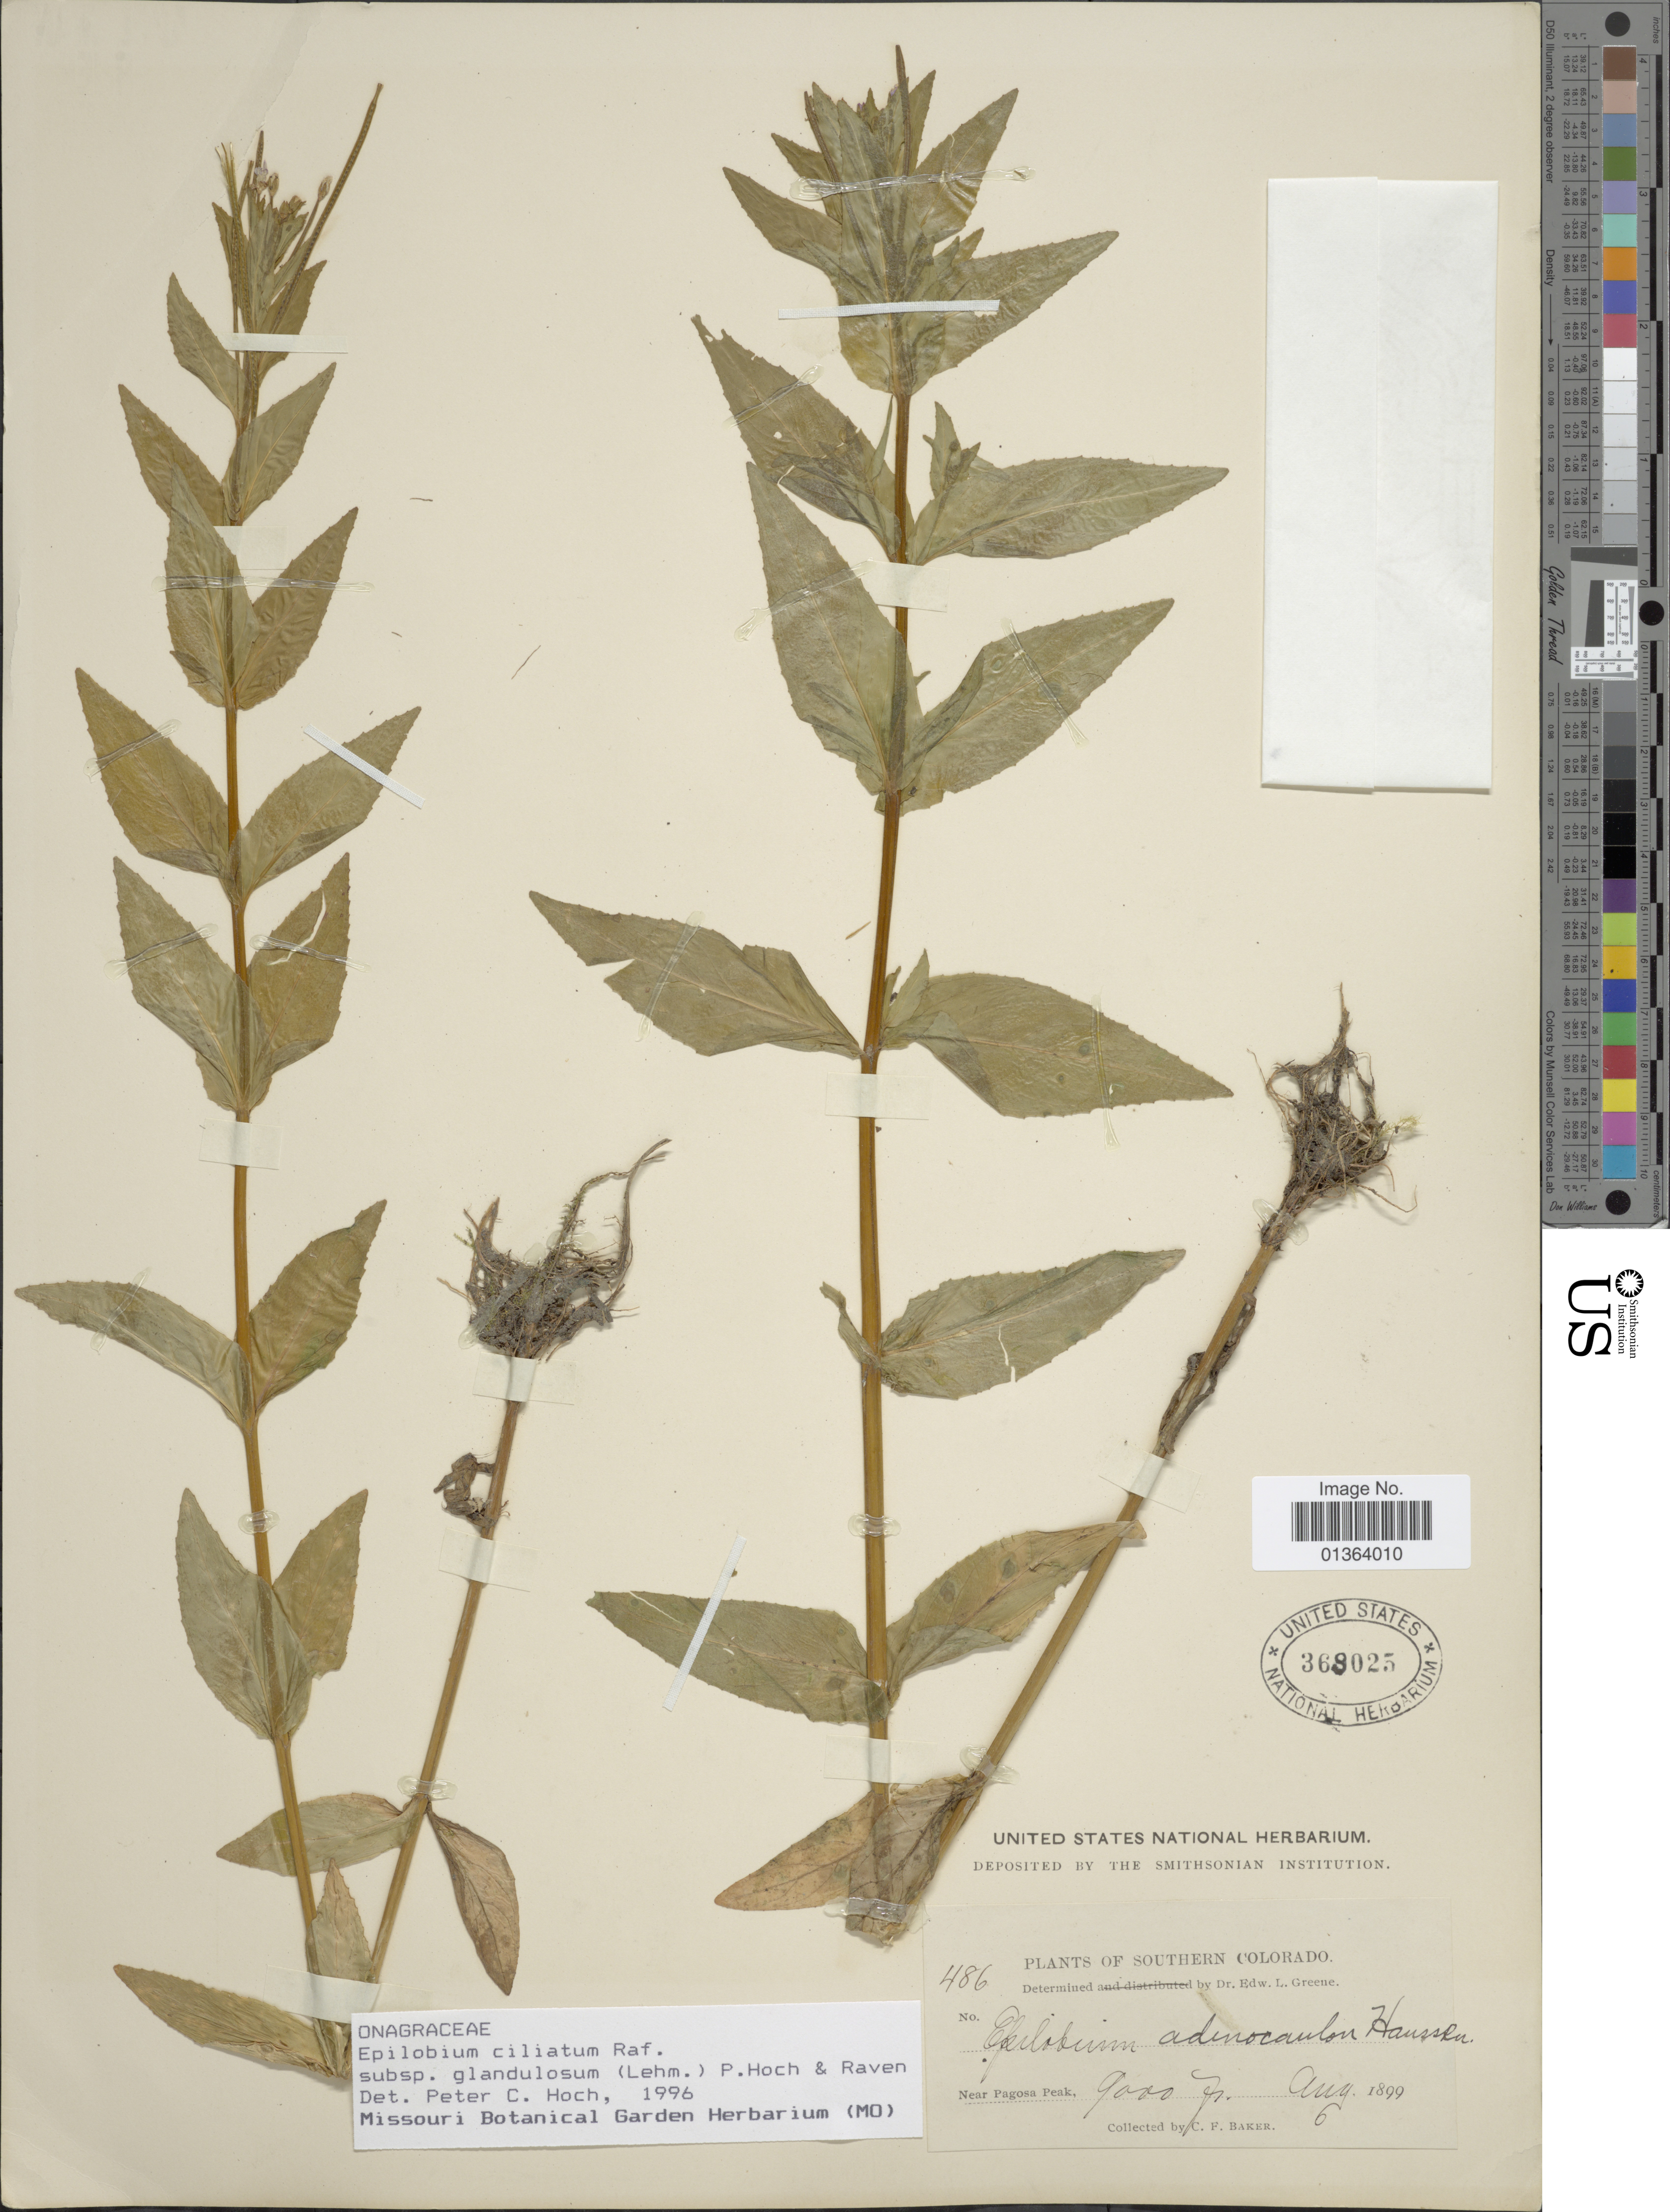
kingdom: Plantae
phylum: Tracheophyta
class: Magnoliopsida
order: Myrtales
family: Onagraceae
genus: Epilobium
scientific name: Epilobium ciliatum subsp. glandulosum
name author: (Lehm.) Hoch & P.H. Raven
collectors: C. F. Baker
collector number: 486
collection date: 1899-08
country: United States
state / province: Colorado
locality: Southern Colorado. Near Pagosa Peak.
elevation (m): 2743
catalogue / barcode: US 368025